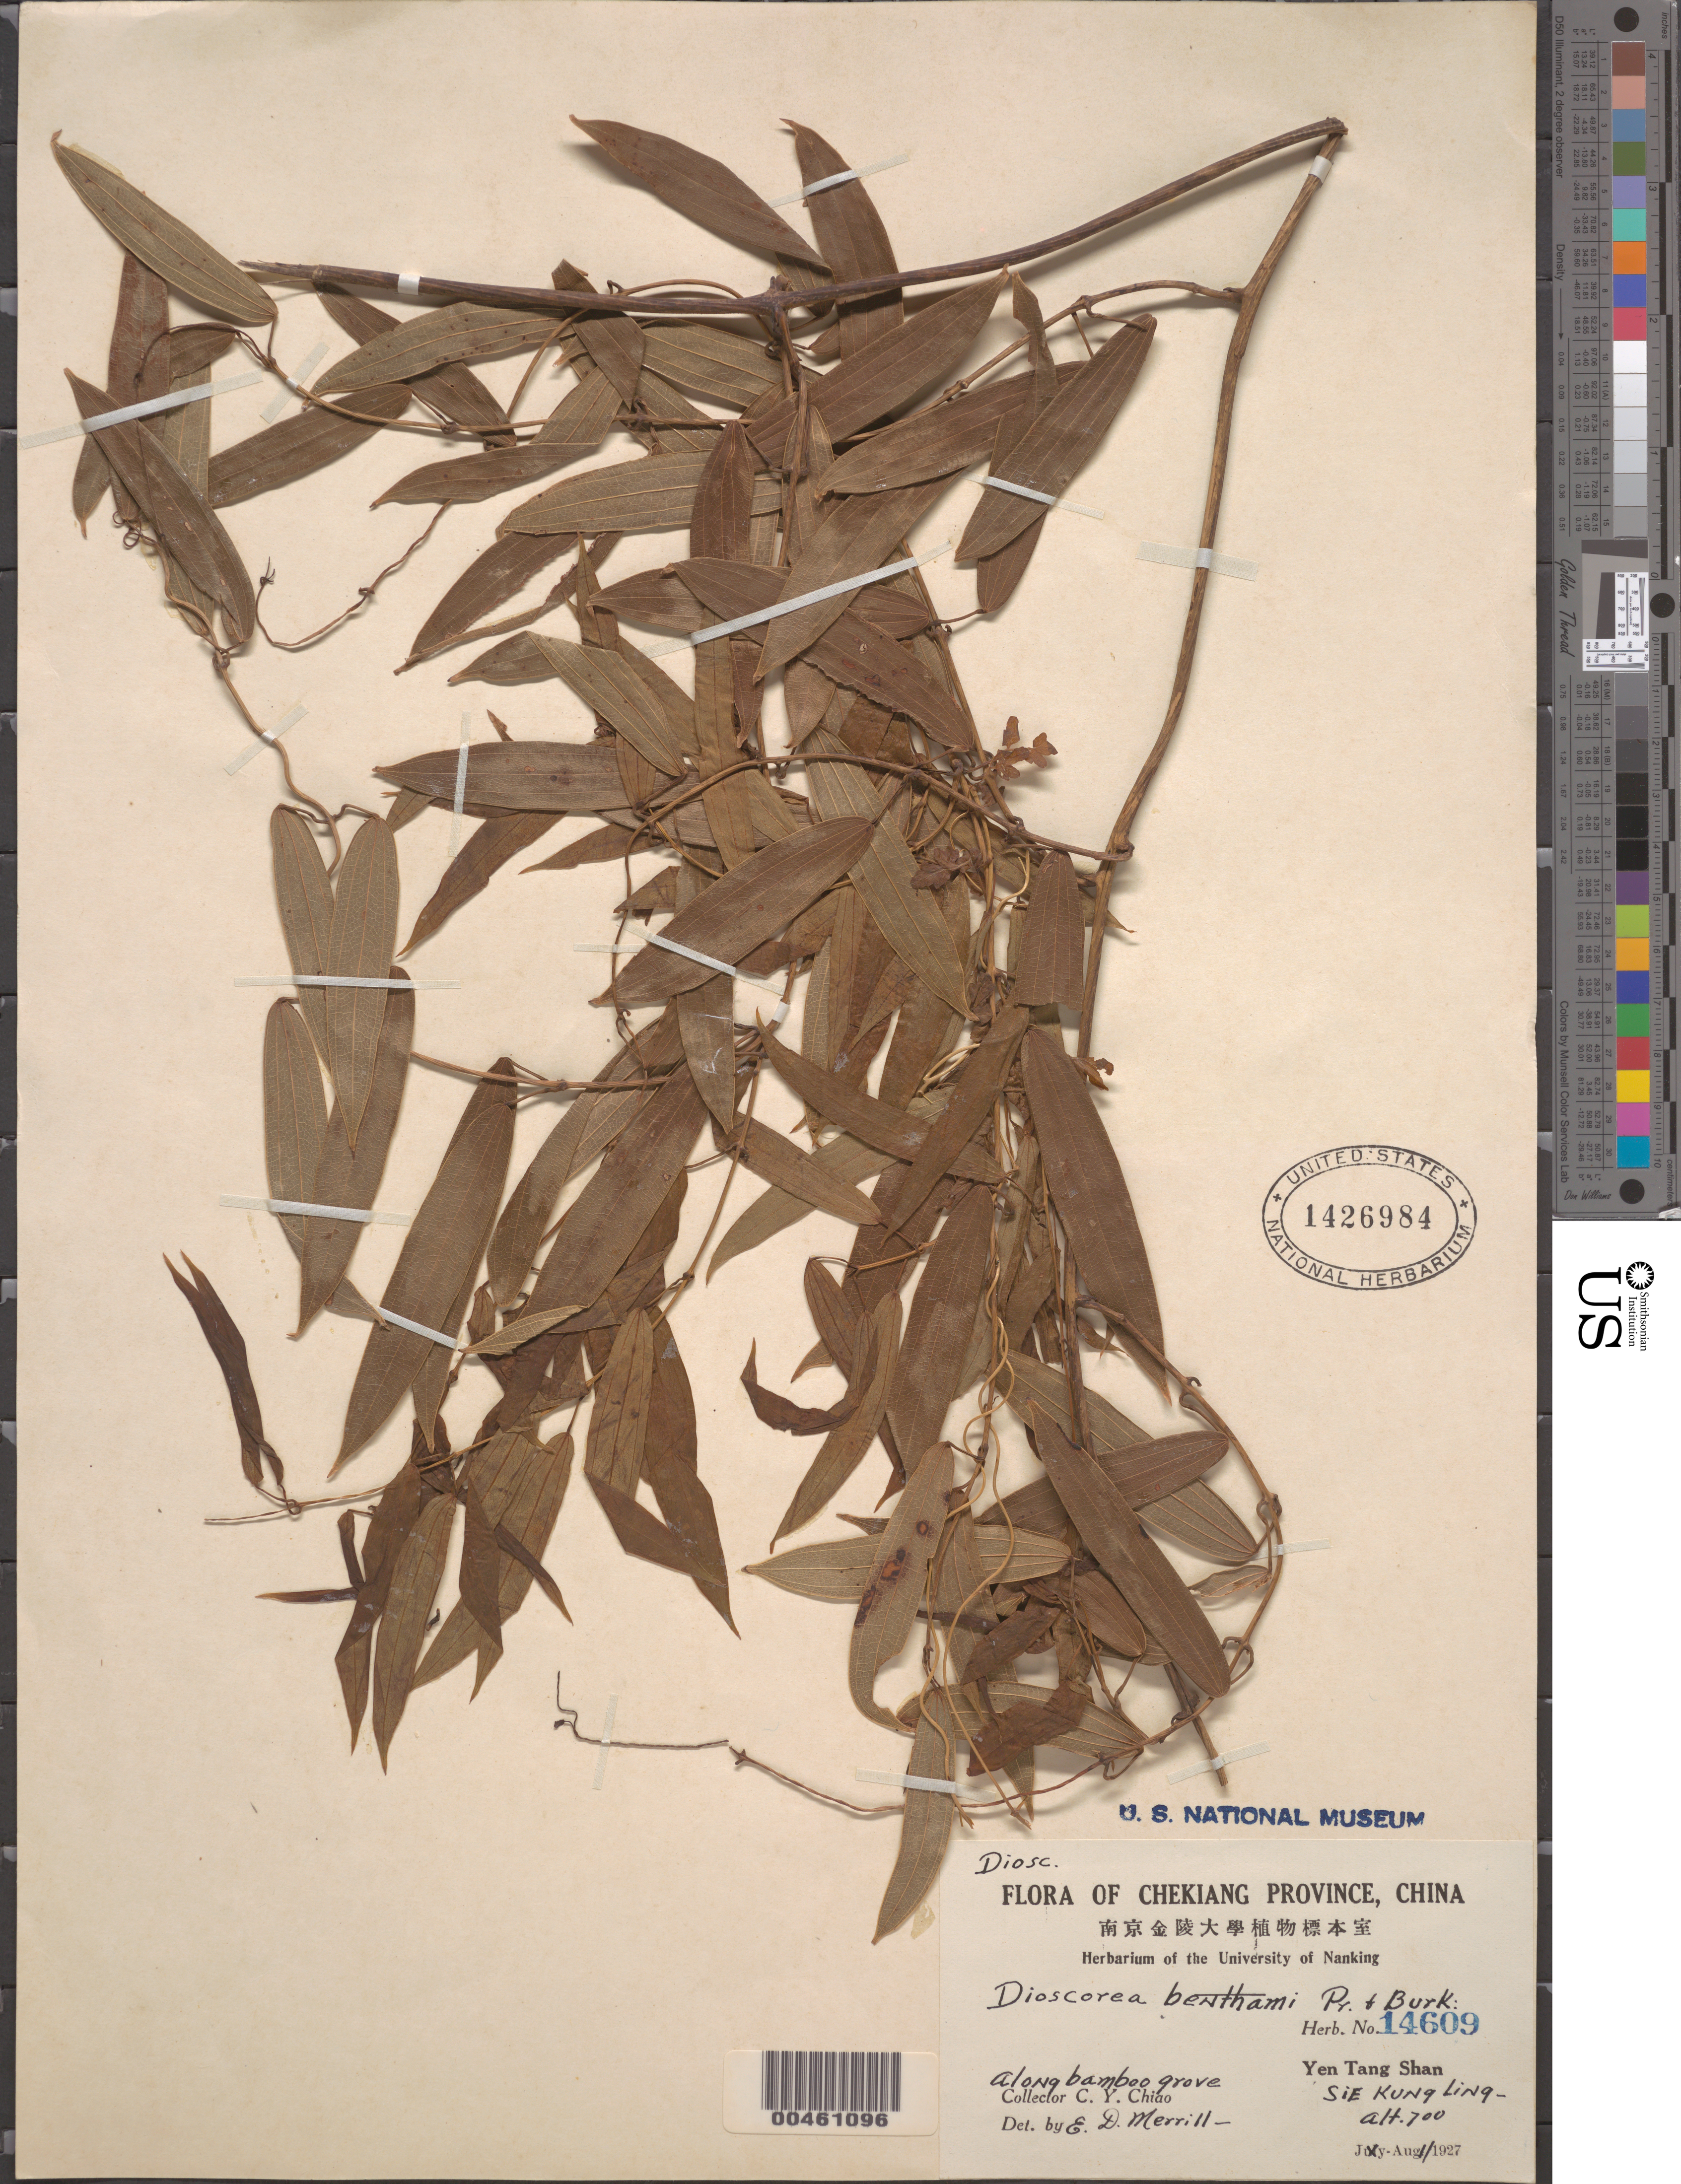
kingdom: Plantae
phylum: Tracheophyta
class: Liliopsida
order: Dioscoreales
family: Dioscoreaceae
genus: Dioscorea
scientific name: Dioscorea benthamii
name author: Prain & Burkill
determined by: Merrill, Elmer D.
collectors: C. Y. Chiao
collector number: Herb. No. 14609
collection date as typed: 11 Aug 1927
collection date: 1927-08-11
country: China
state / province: Zhejiang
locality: Yen Tang Shan, Sie Kung Ling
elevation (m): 700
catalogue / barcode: US 1426984